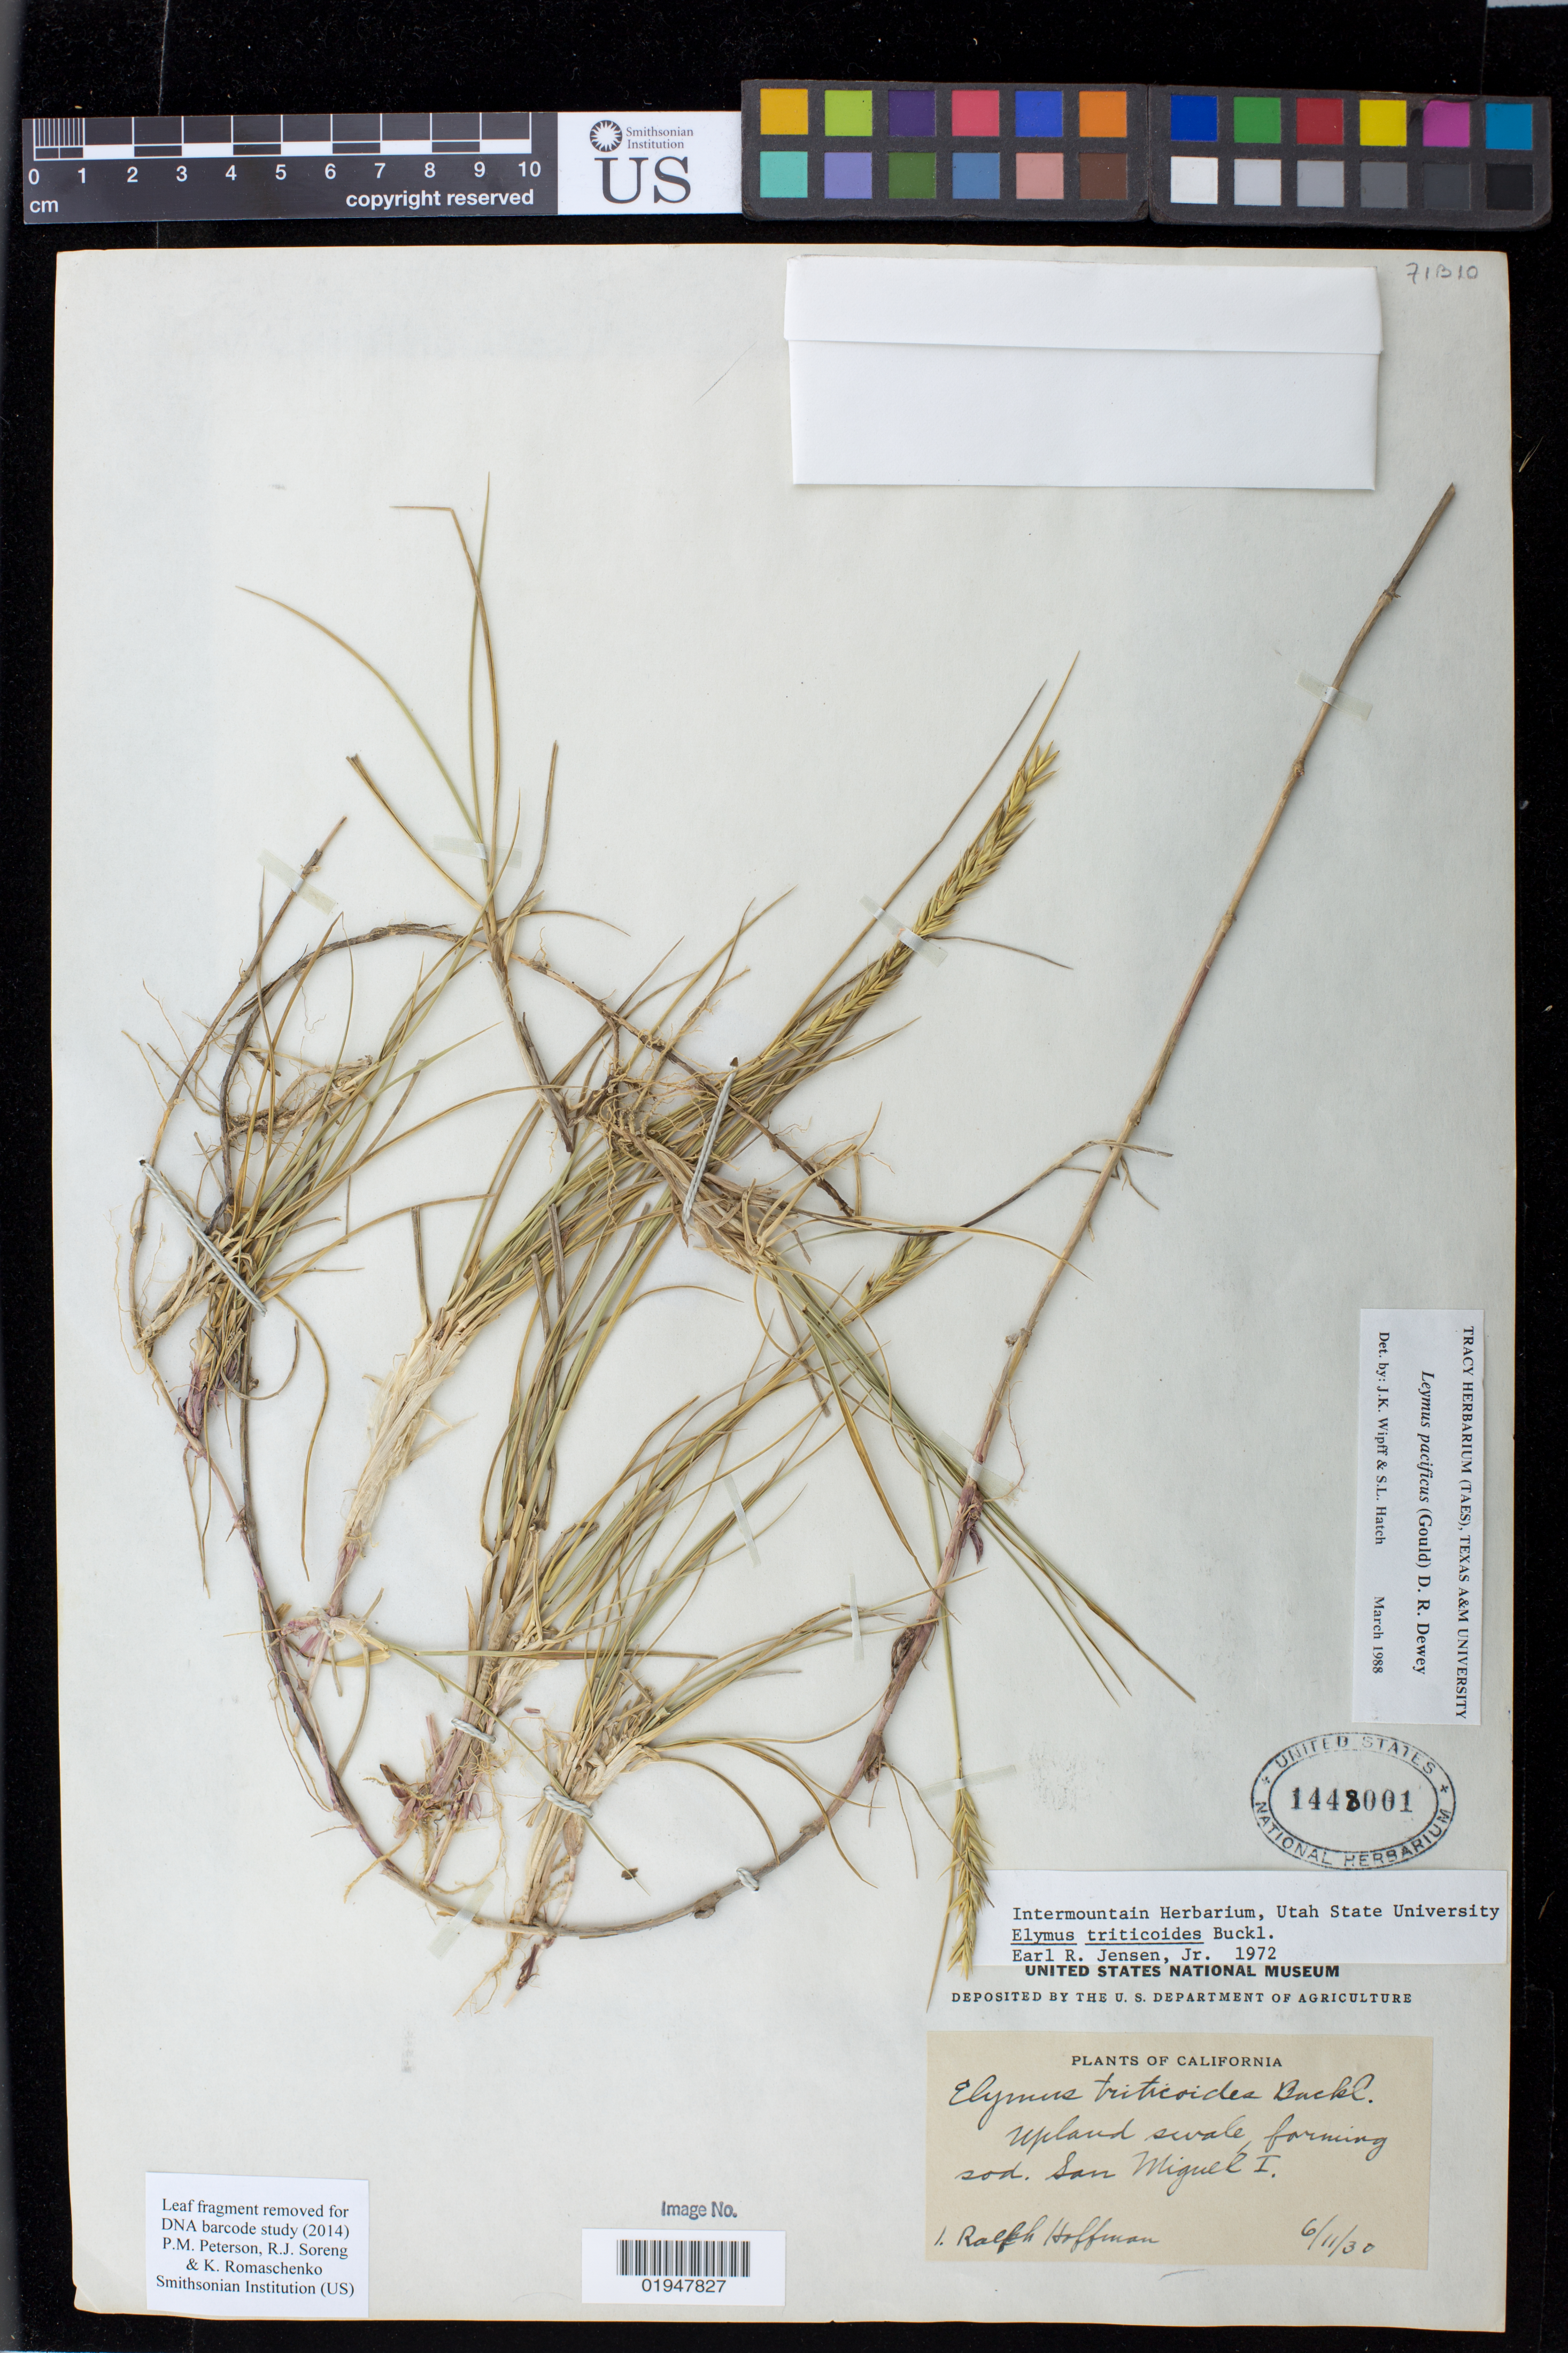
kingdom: Plantae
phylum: Tracheophyta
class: Liliopsida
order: Poales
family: Poaceae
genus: Leymus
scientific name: Leymus pacificus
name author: (Gould) Dewey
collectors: I. Hoffman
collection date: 1930-06-11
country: United States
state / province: California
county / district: Santa Barbara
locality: San Miguel Island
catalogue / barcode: US 1448001